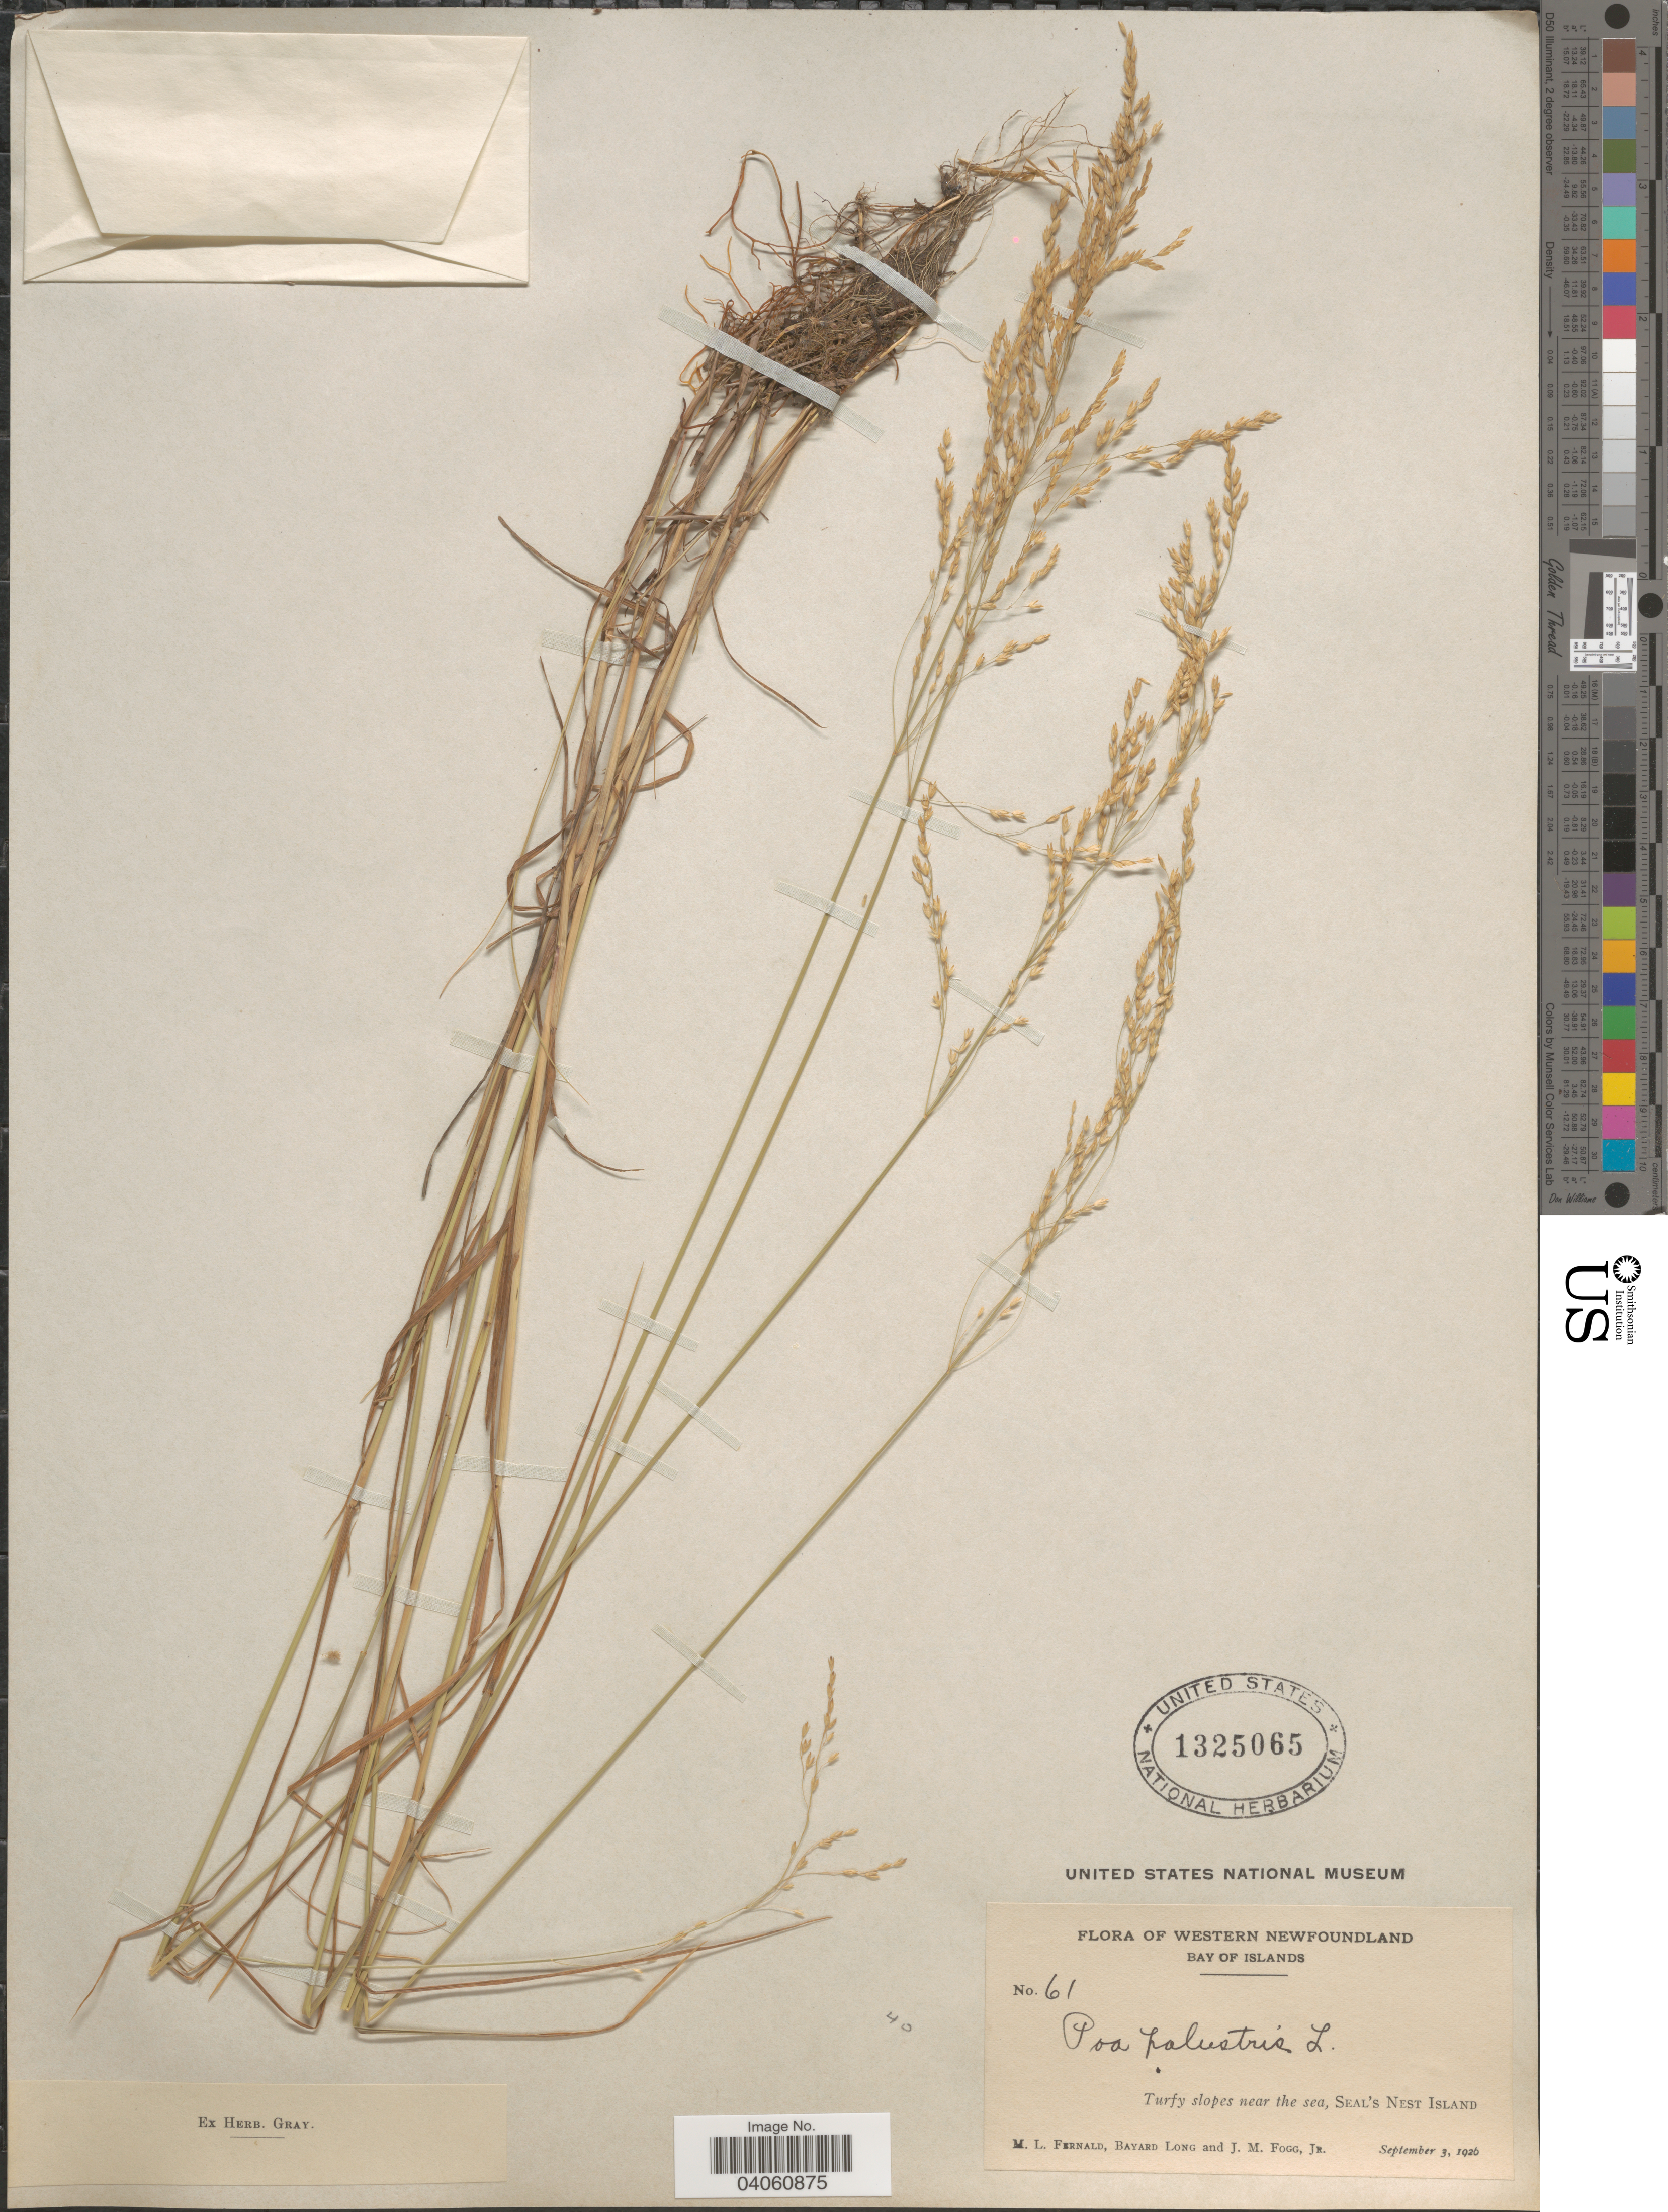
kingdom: Plantae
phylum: Tracheophyta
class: Liliopsida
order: Poales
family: Poaceae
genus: Poa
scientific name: Poa palustris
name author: L.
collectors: M. L. Fernald, B. Long & J. Fogg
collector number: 61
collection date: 1926-09-03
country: Canada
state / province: Newfoundland and Labrador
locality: Western Newfoundland. Bay of Islands. Seal's Nest Island.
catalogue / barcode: US 1325065